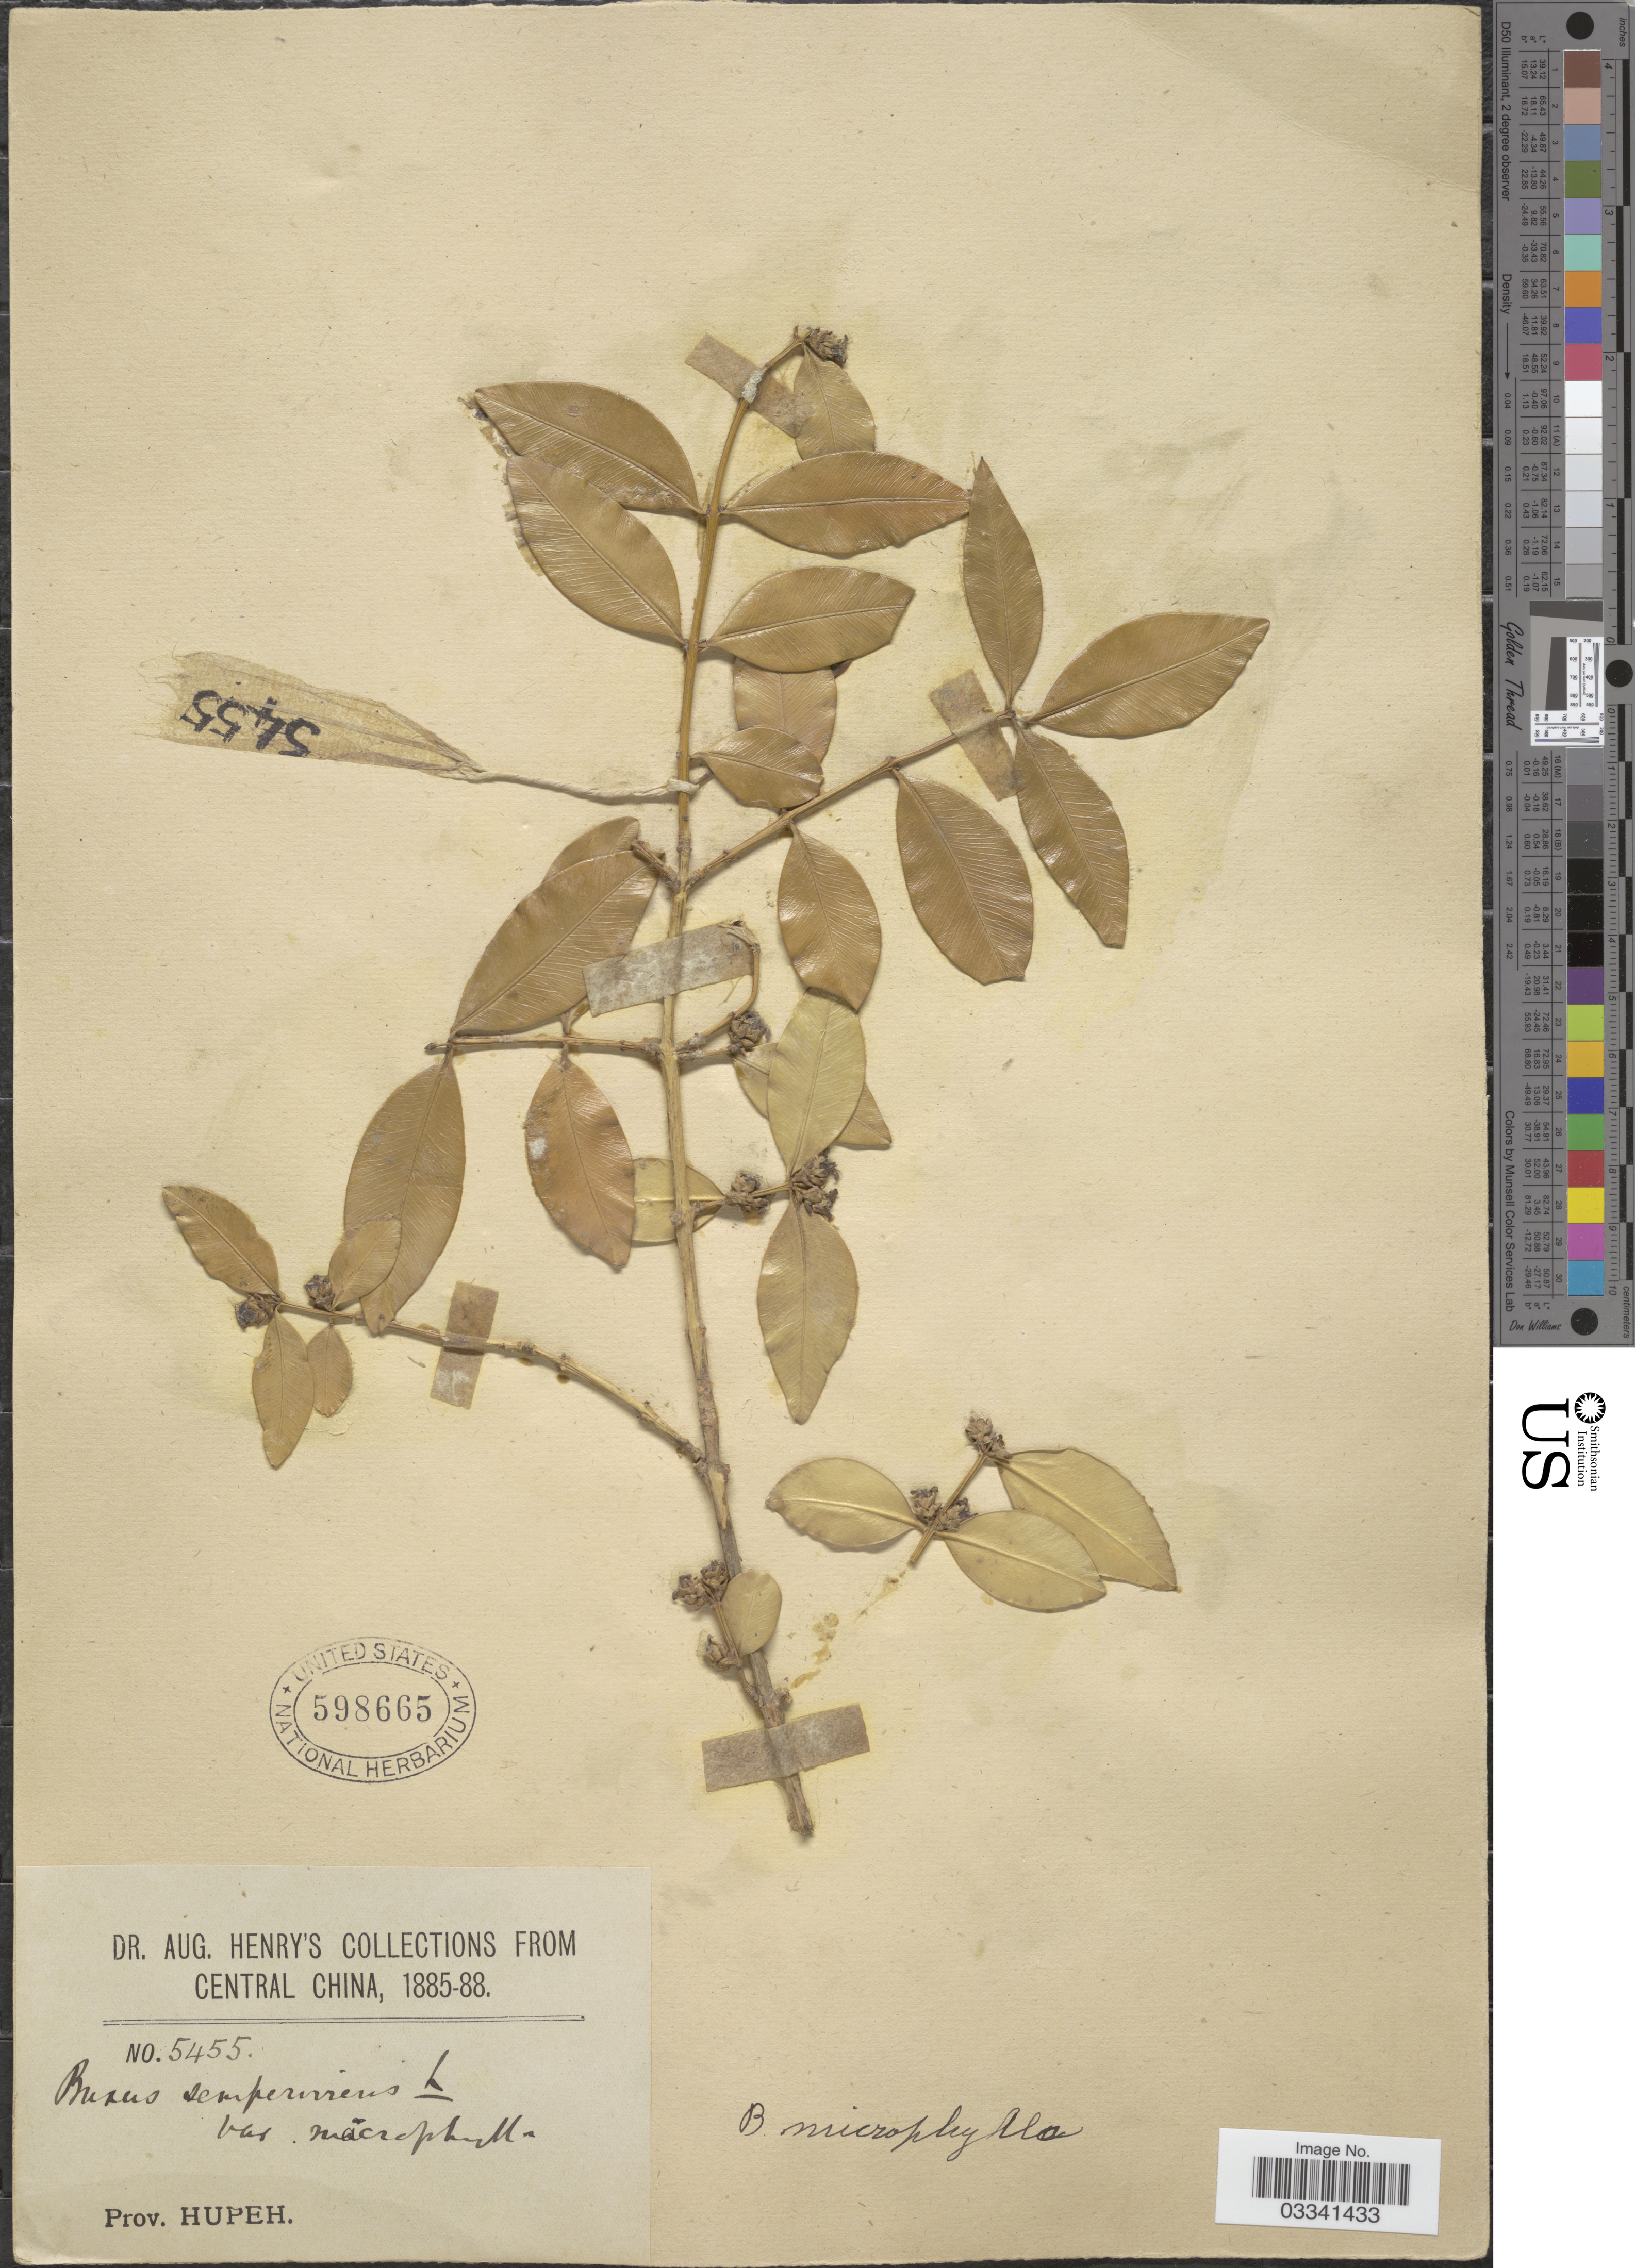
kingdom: Plantae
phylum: Tracheophyta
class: Magnoliopsida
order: Buxales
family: Buxaceae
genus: Buxus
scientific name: Buxus microphylla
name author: (Britton) Fawc. & Rendle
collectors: A. Henry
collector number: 5455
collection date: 1885/1888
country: China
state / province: Hubei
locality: Central China. Prov. Hupeh.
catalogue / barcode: US 598665